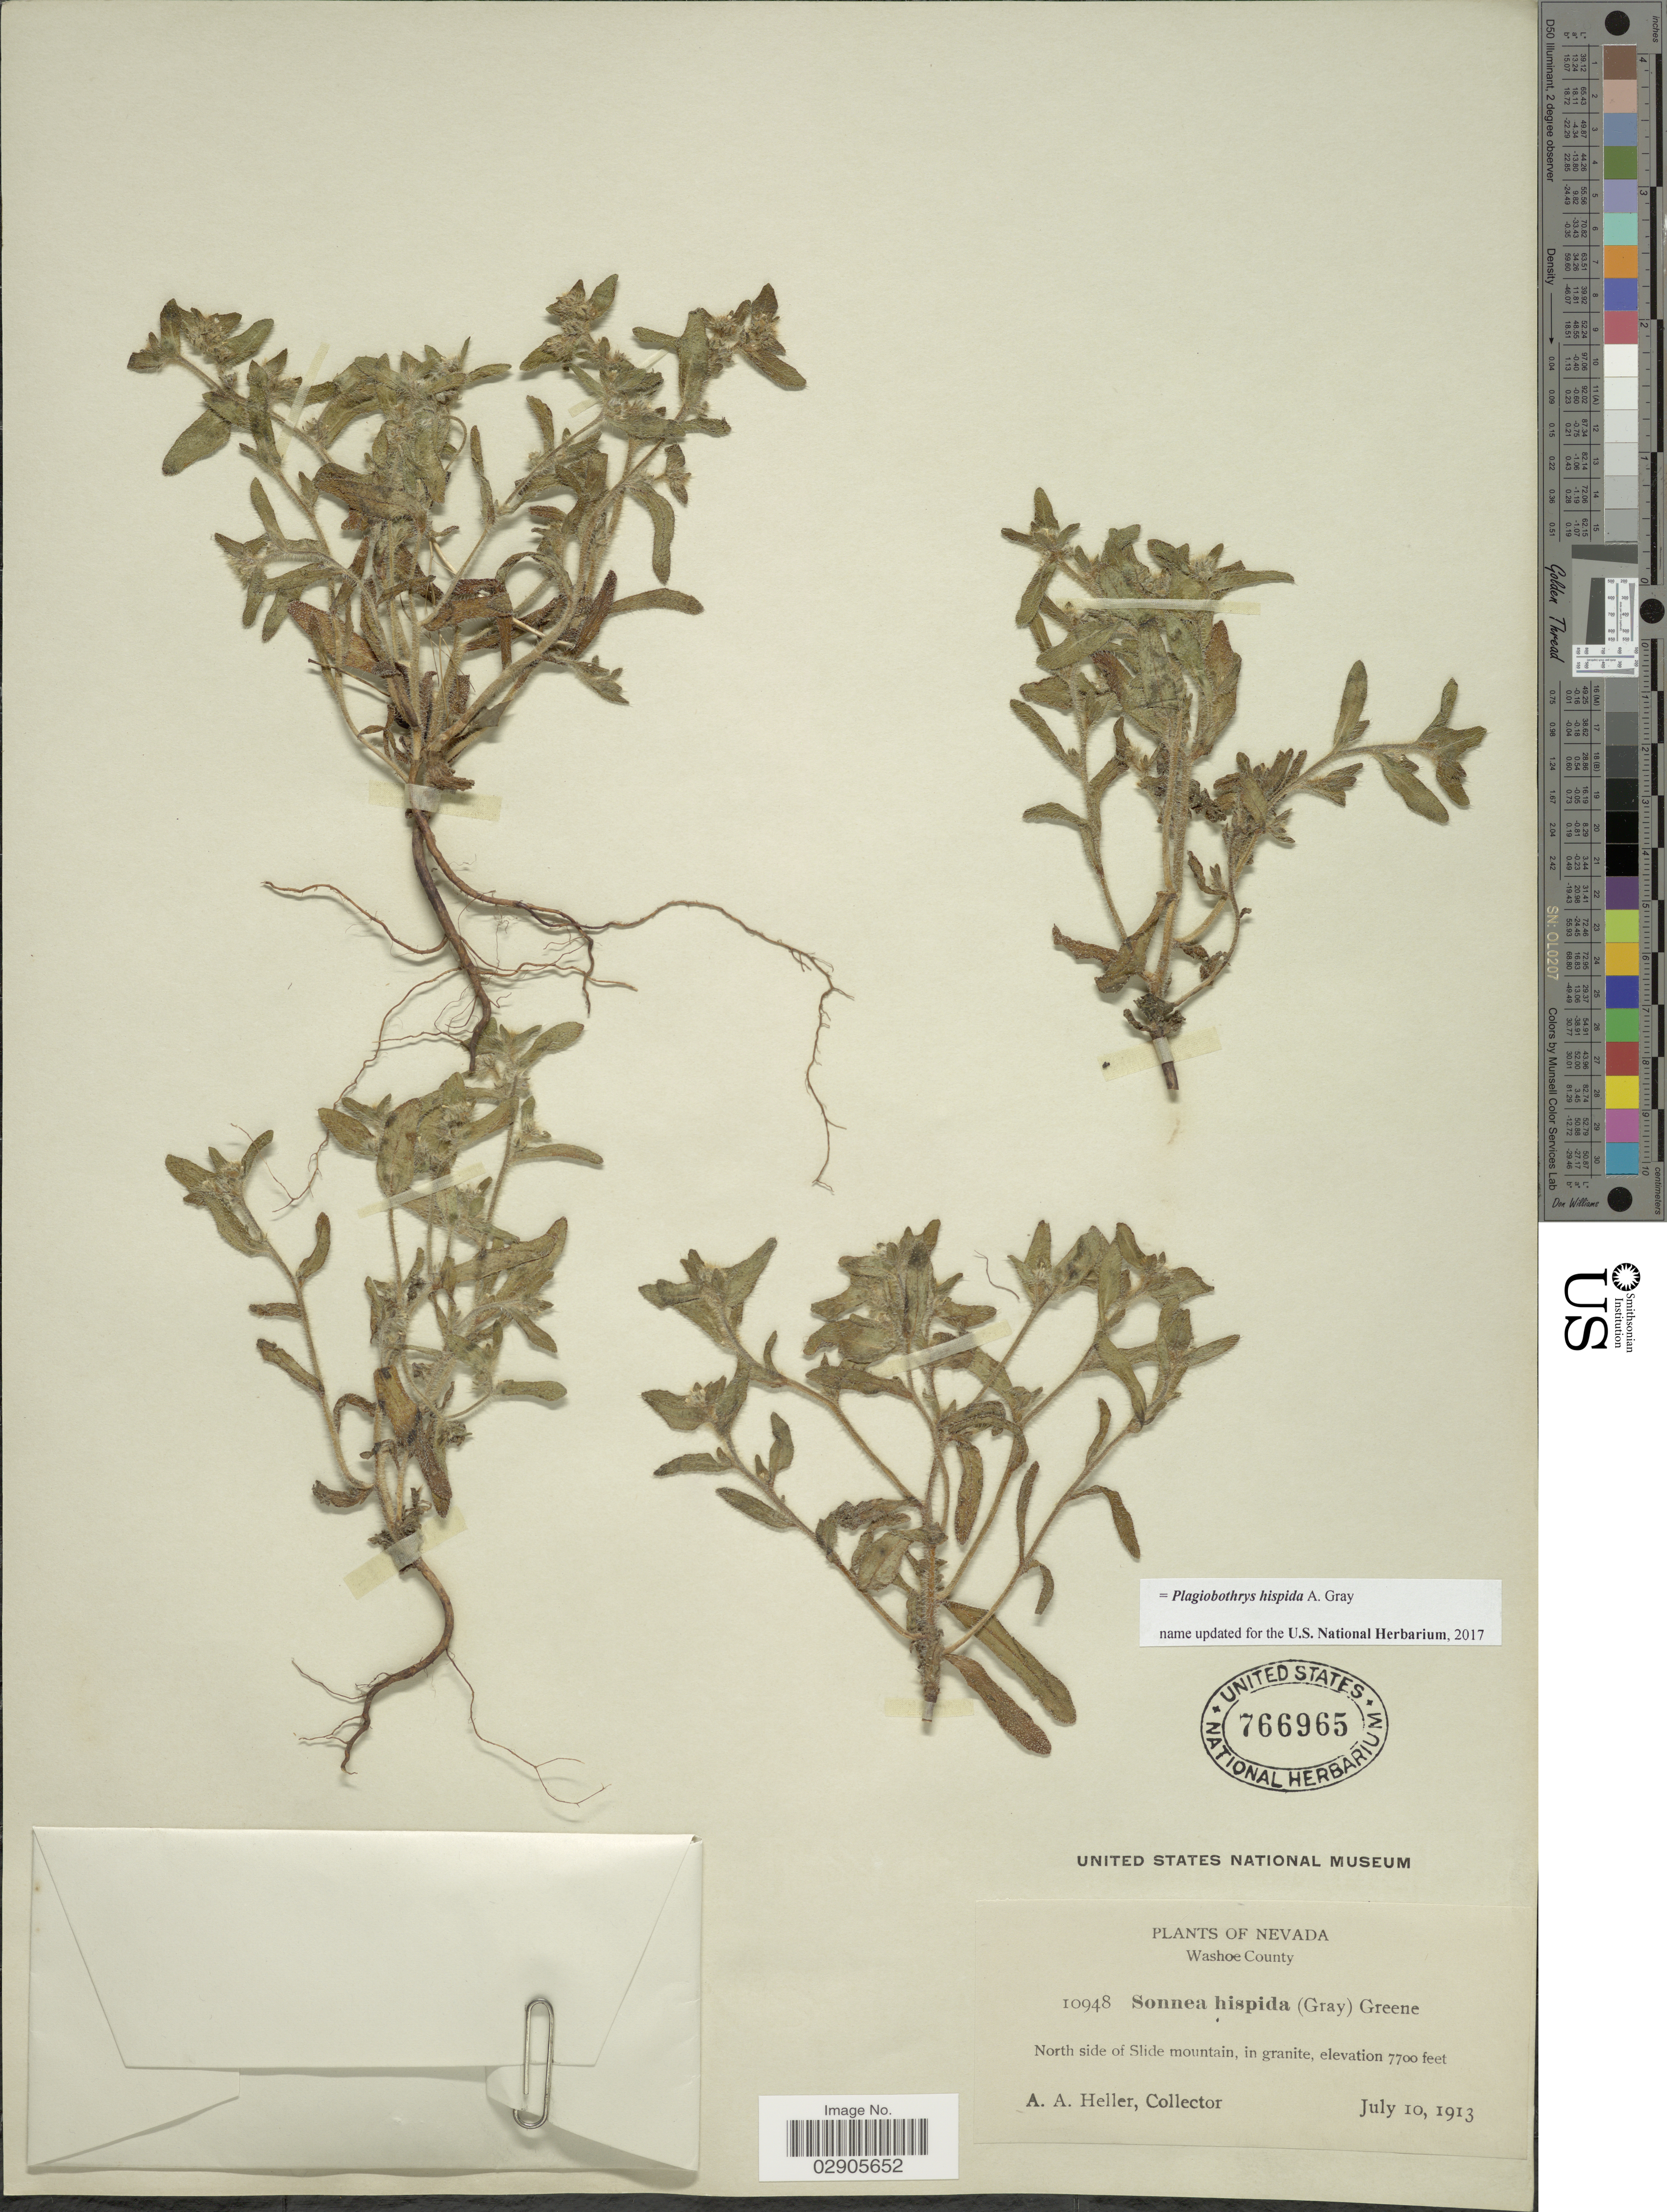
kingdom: Plantae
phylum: Tracheophyta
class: Magnoliopsida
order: Boraginales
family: Boraginaceae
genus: Plagiobothrys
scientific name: Plagiobothrys hispida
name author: A. Gray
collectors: A. A. Heller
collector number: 10948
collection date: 1913-07-10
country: United States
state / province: Nevada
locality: Washoe County. North side of Slide mountain, in granite.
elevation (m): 2347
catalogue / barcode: US 766965